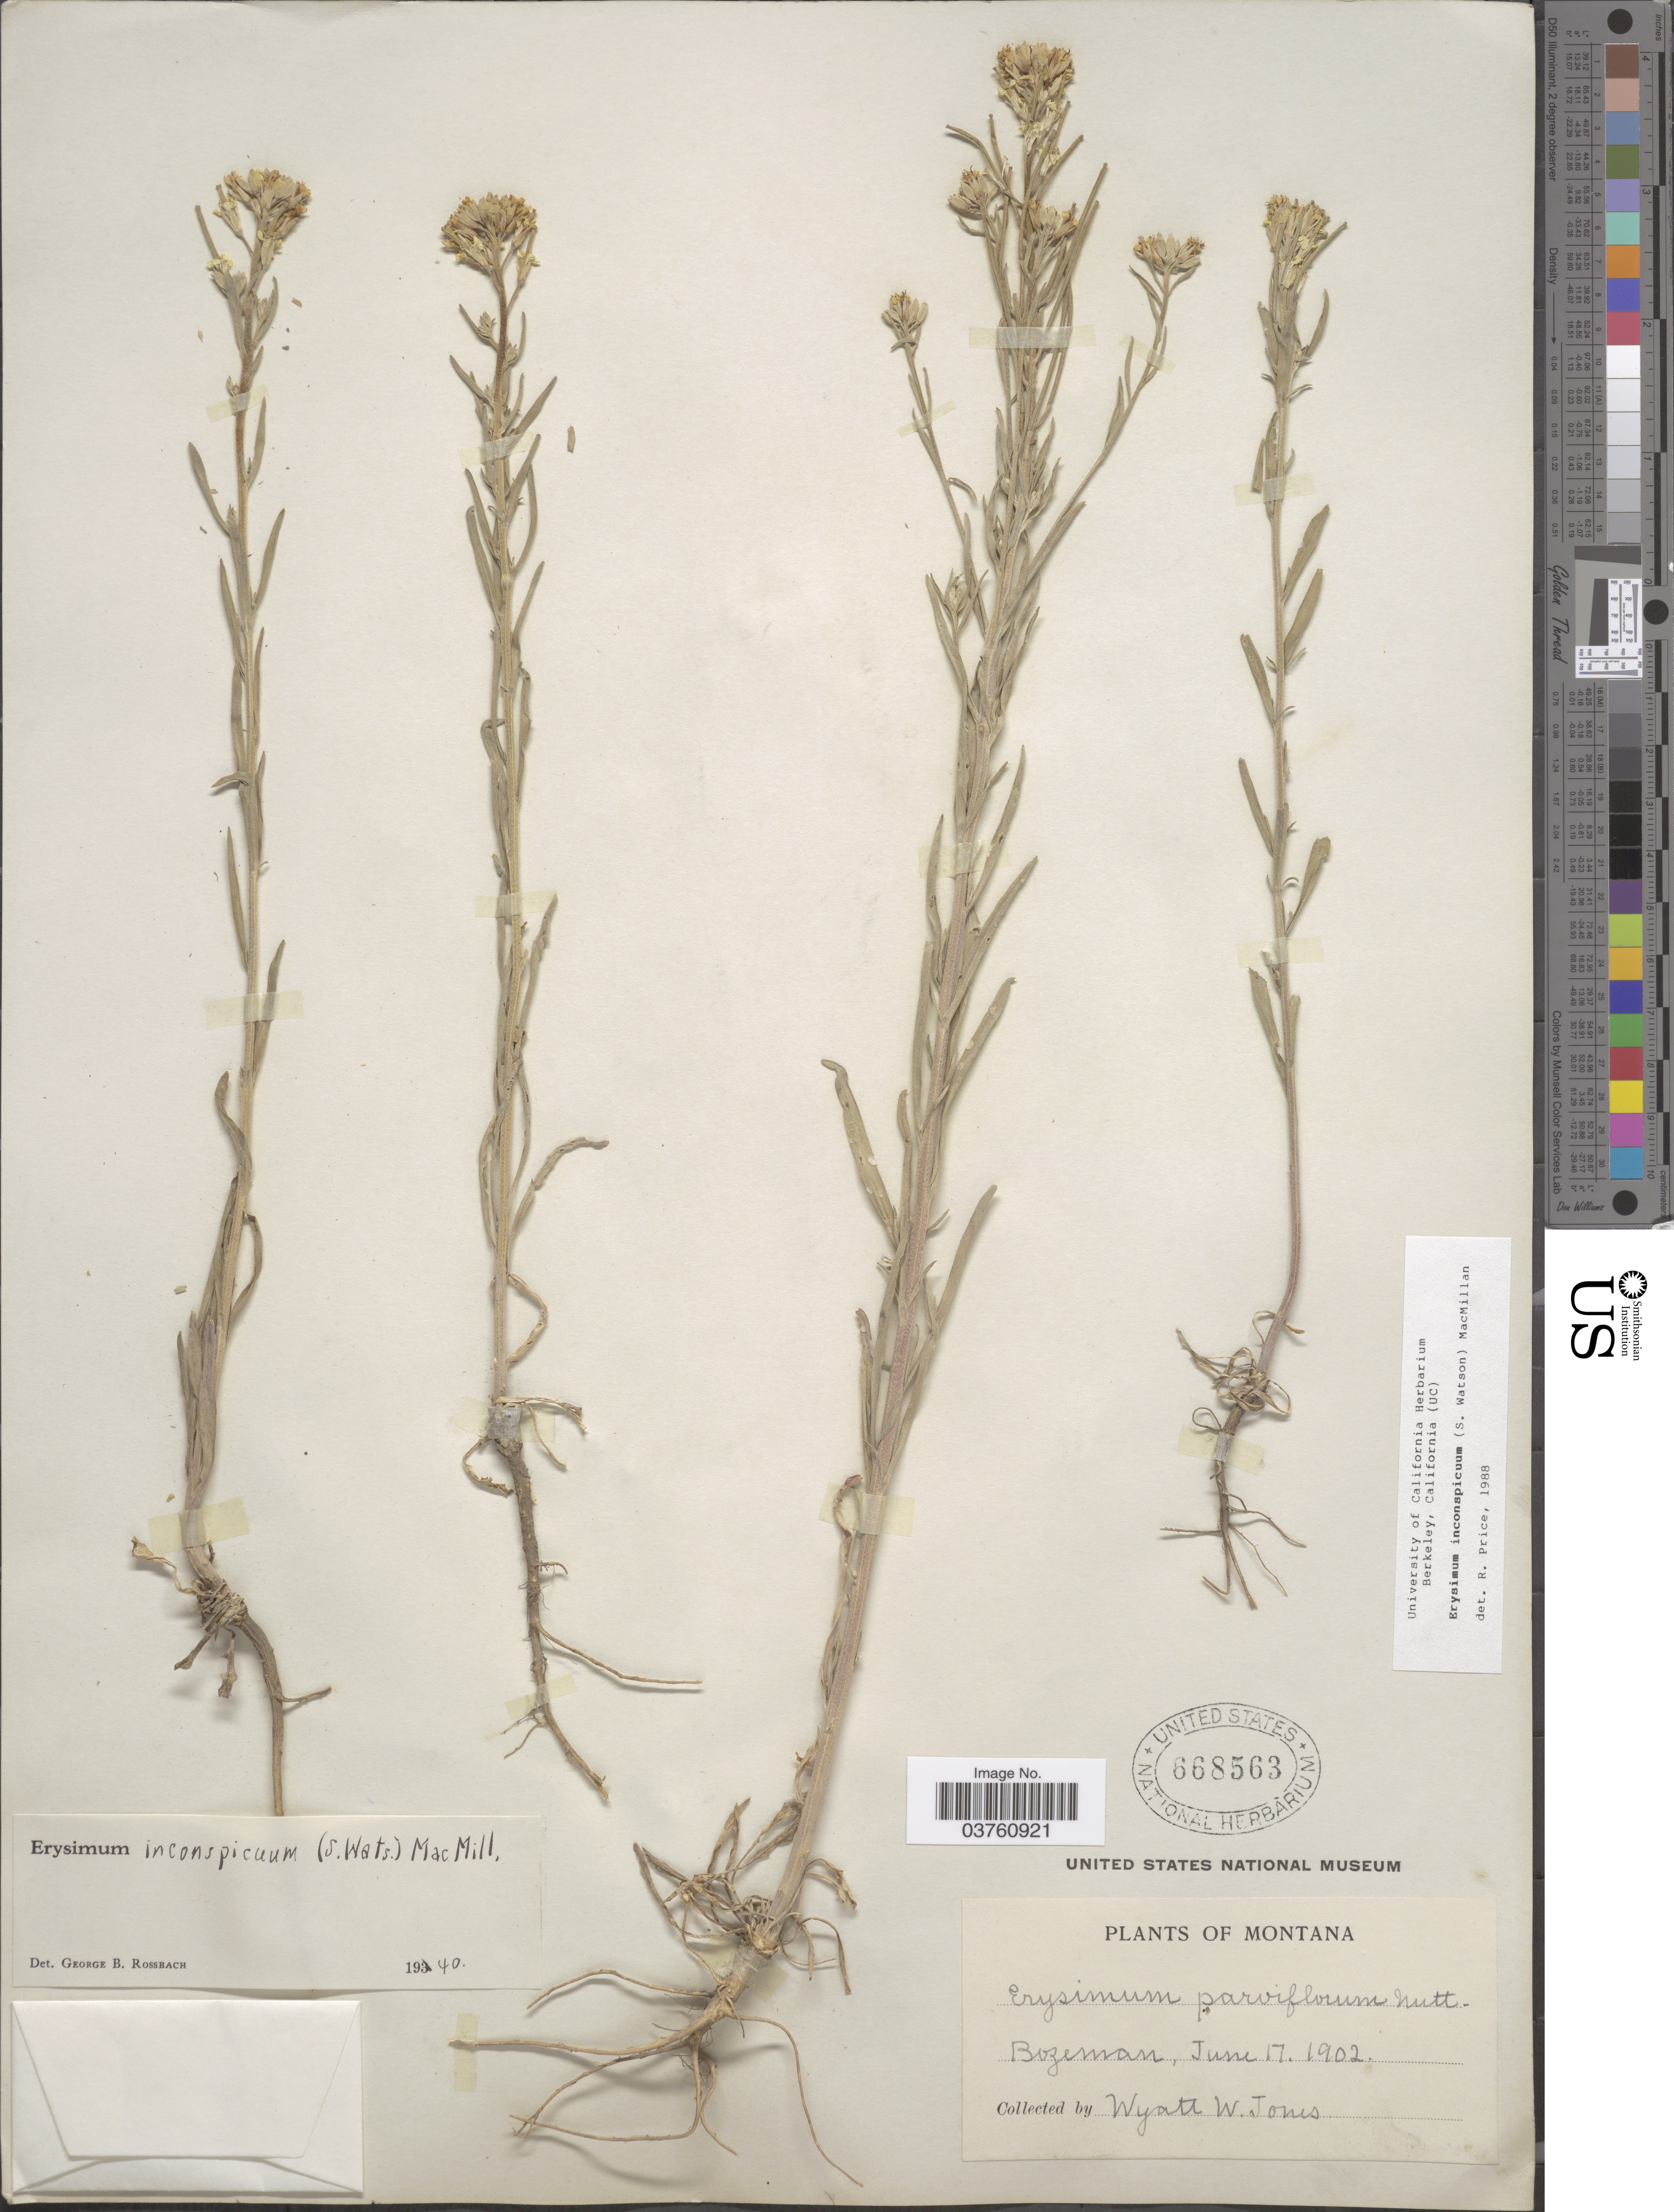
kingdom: Plantae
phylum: Tracheophyta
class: Magnoliopsida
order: Brassicales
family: Brassicaceae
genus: Erysimum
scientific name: Erysimum inconspicuum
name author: (S. Watson) MacMill.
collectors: W. W. Jones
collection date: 1902-06-17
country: United States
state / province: Montana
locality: Bozeman.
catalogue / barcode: US 668563